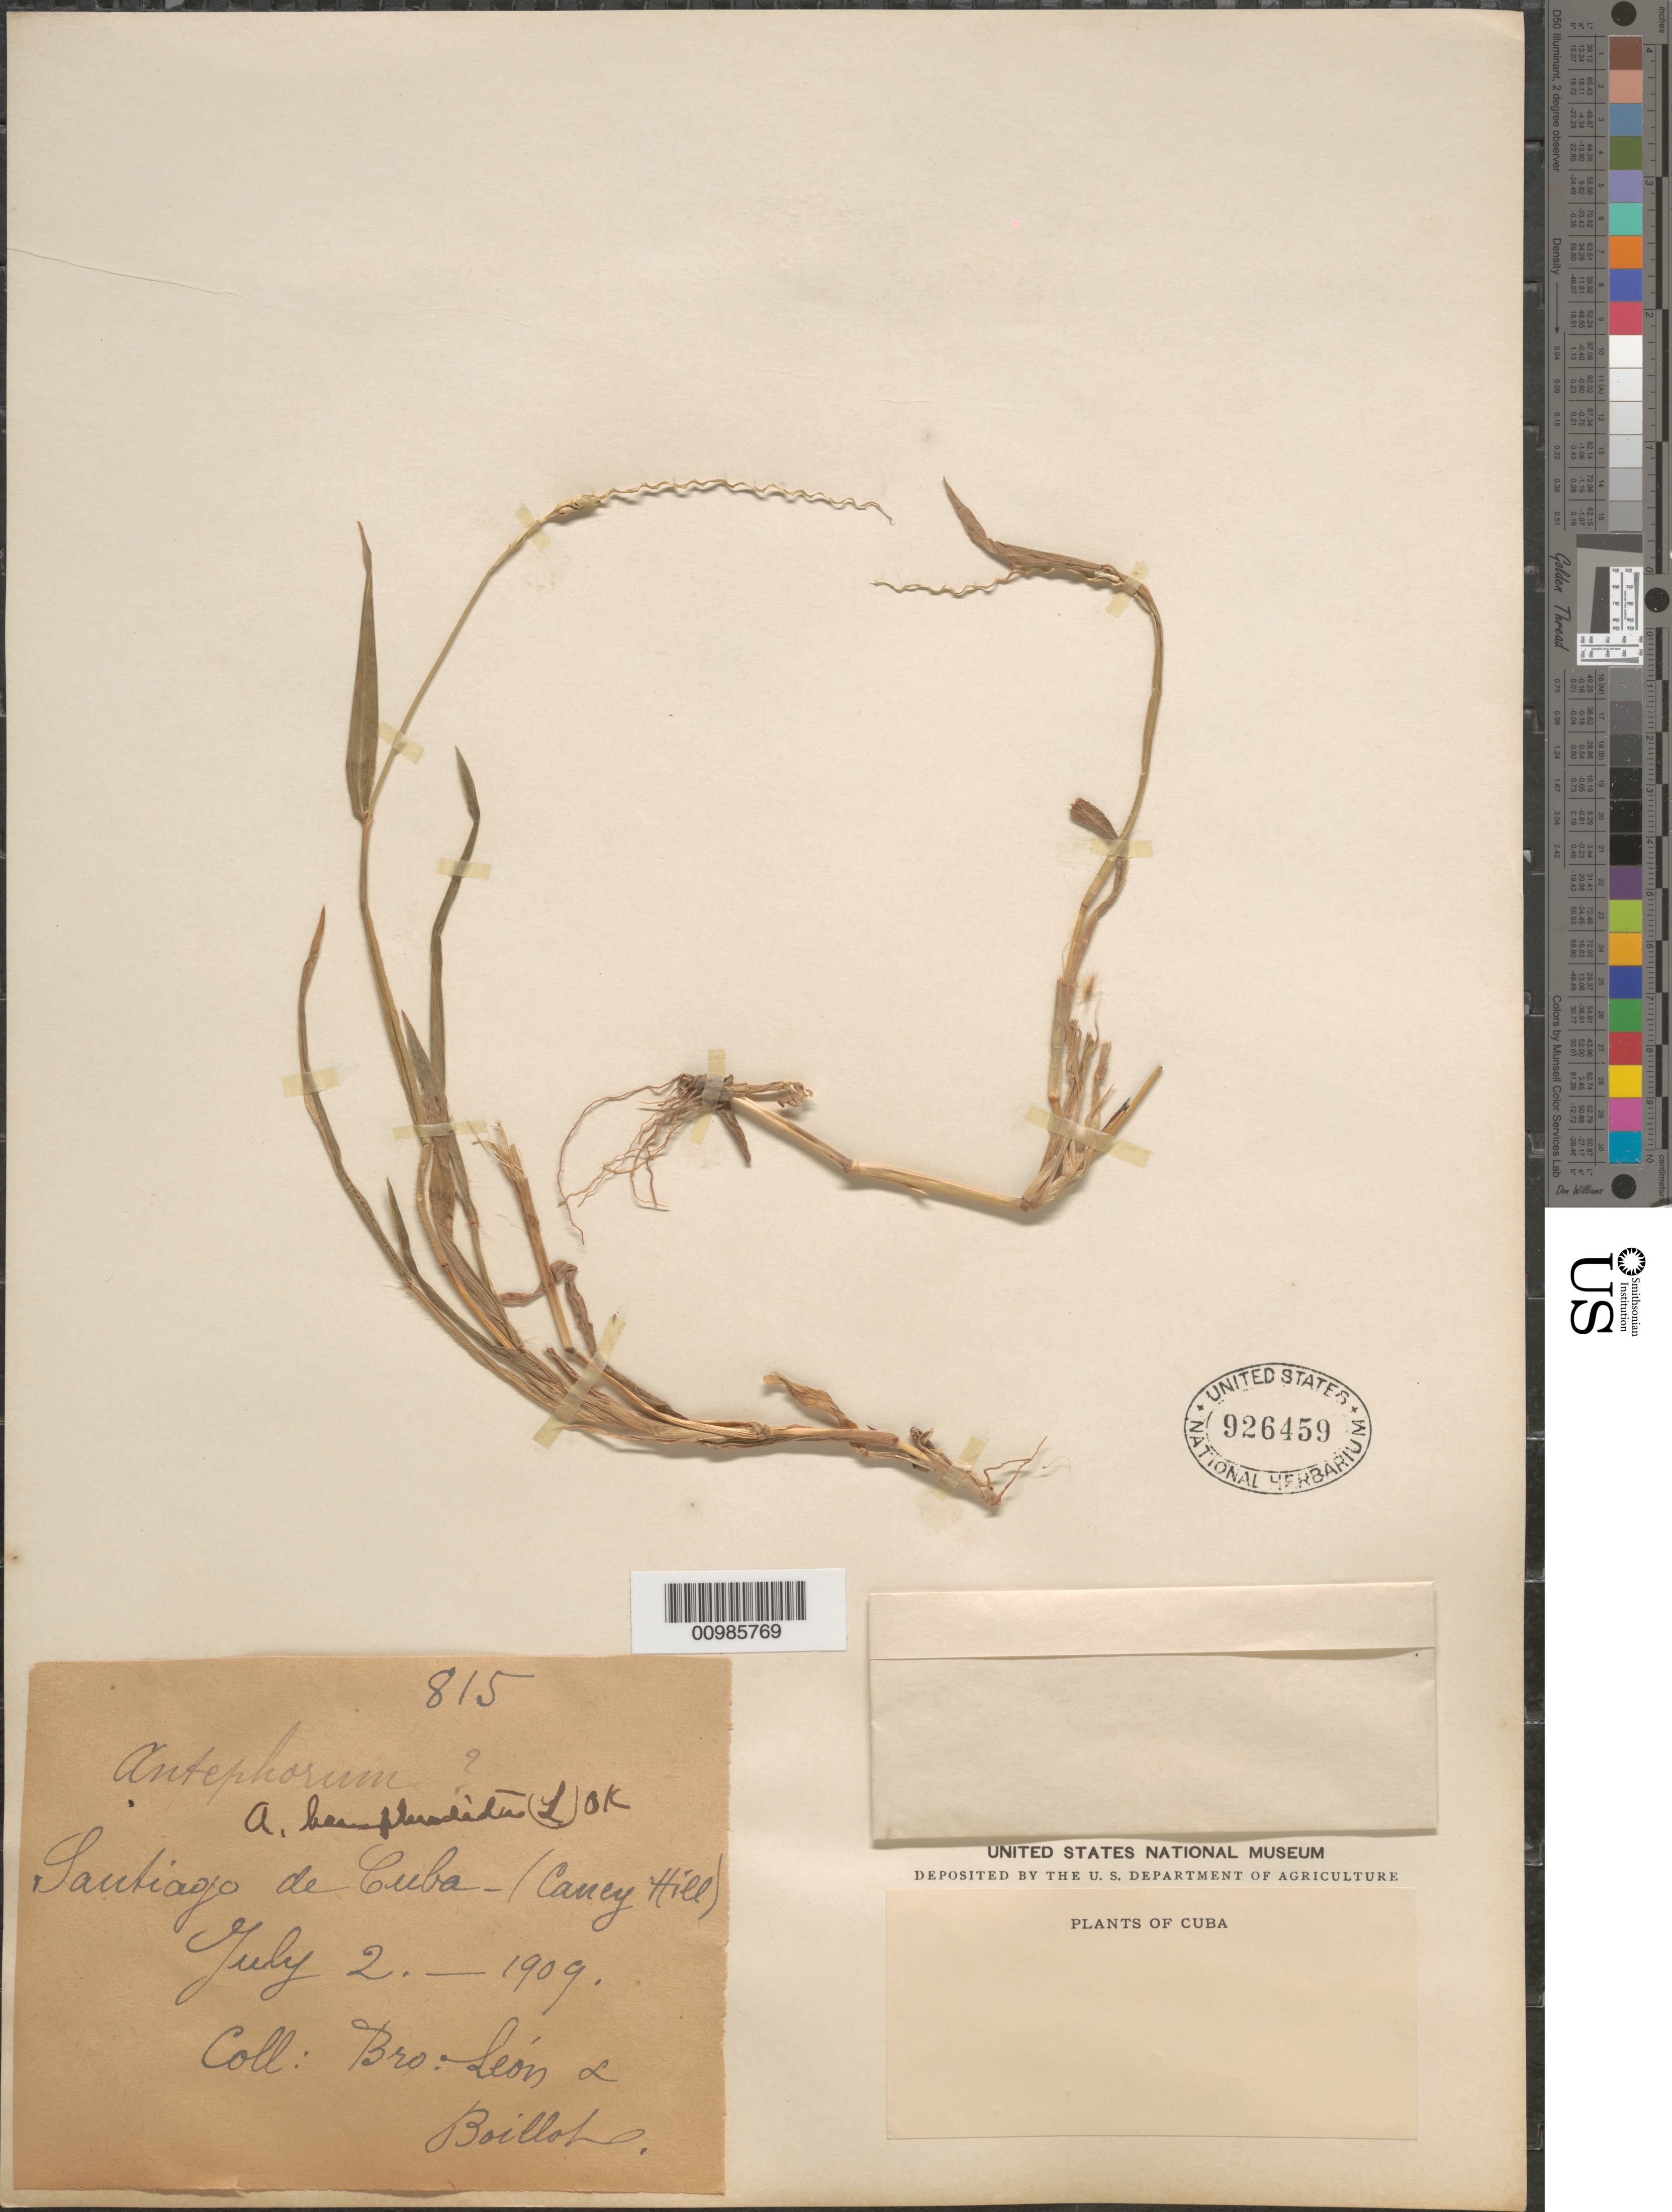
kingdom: Plantae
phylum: Tracheophyta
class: Liliopsida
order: Poales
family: Poaceae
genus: Anthephora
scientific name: Anthephora hermaphrodita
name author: (L.) Kuntze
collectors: Bro. León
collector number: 815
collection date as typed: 02 Jul 1909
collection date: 1909-07-02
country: Cuba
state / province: Santiago de Cuba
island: Cuba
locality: Caney Hill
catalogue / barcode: US 926459